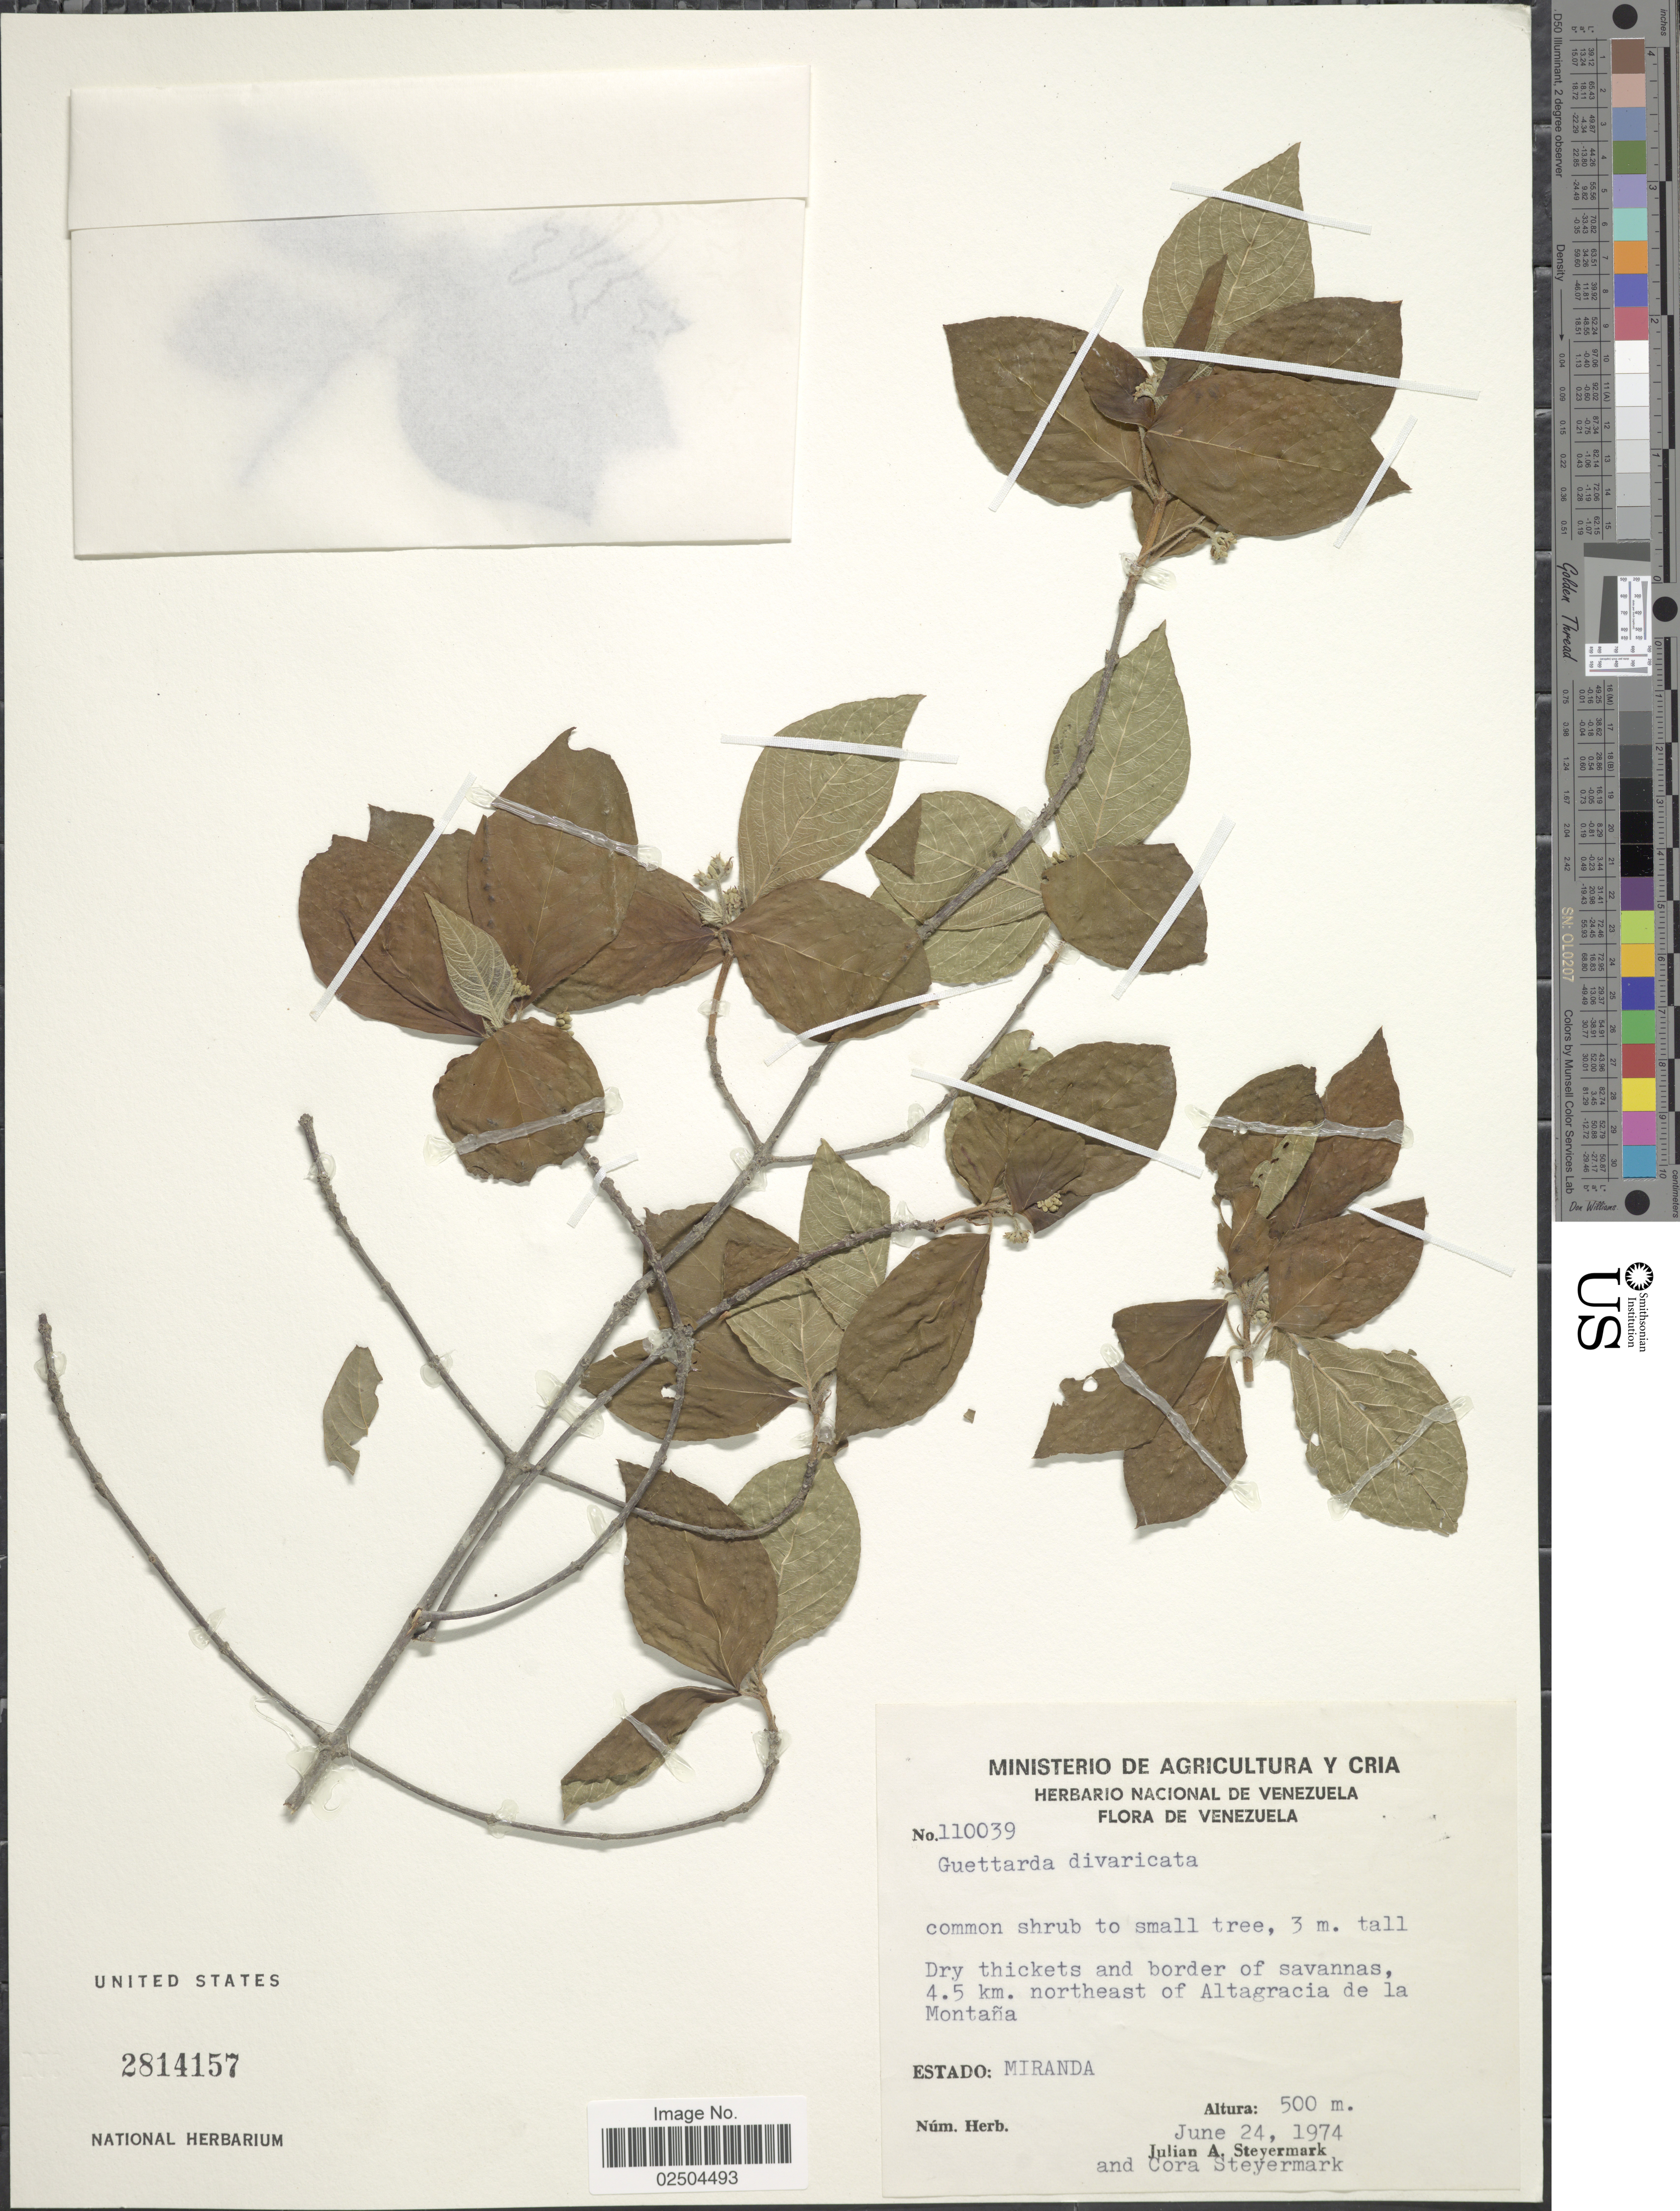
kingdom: Plantae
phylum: Tracheophyta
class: Magnoliopsida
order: Gentianales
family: Rubiaceae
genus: Guettarda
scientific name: Guettarda divaricata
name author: (Humb. & Bonpl. ex Roem. & Schult.) Standl.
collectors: J. Steyermark & C. Steyermark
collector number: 110039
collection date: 1974-06-24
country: Venezuela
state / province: Miranda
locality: Estado: Miranda, 4.5 km. northeast of Altagracia de la Montana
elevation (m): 500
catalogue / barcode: US 2814157